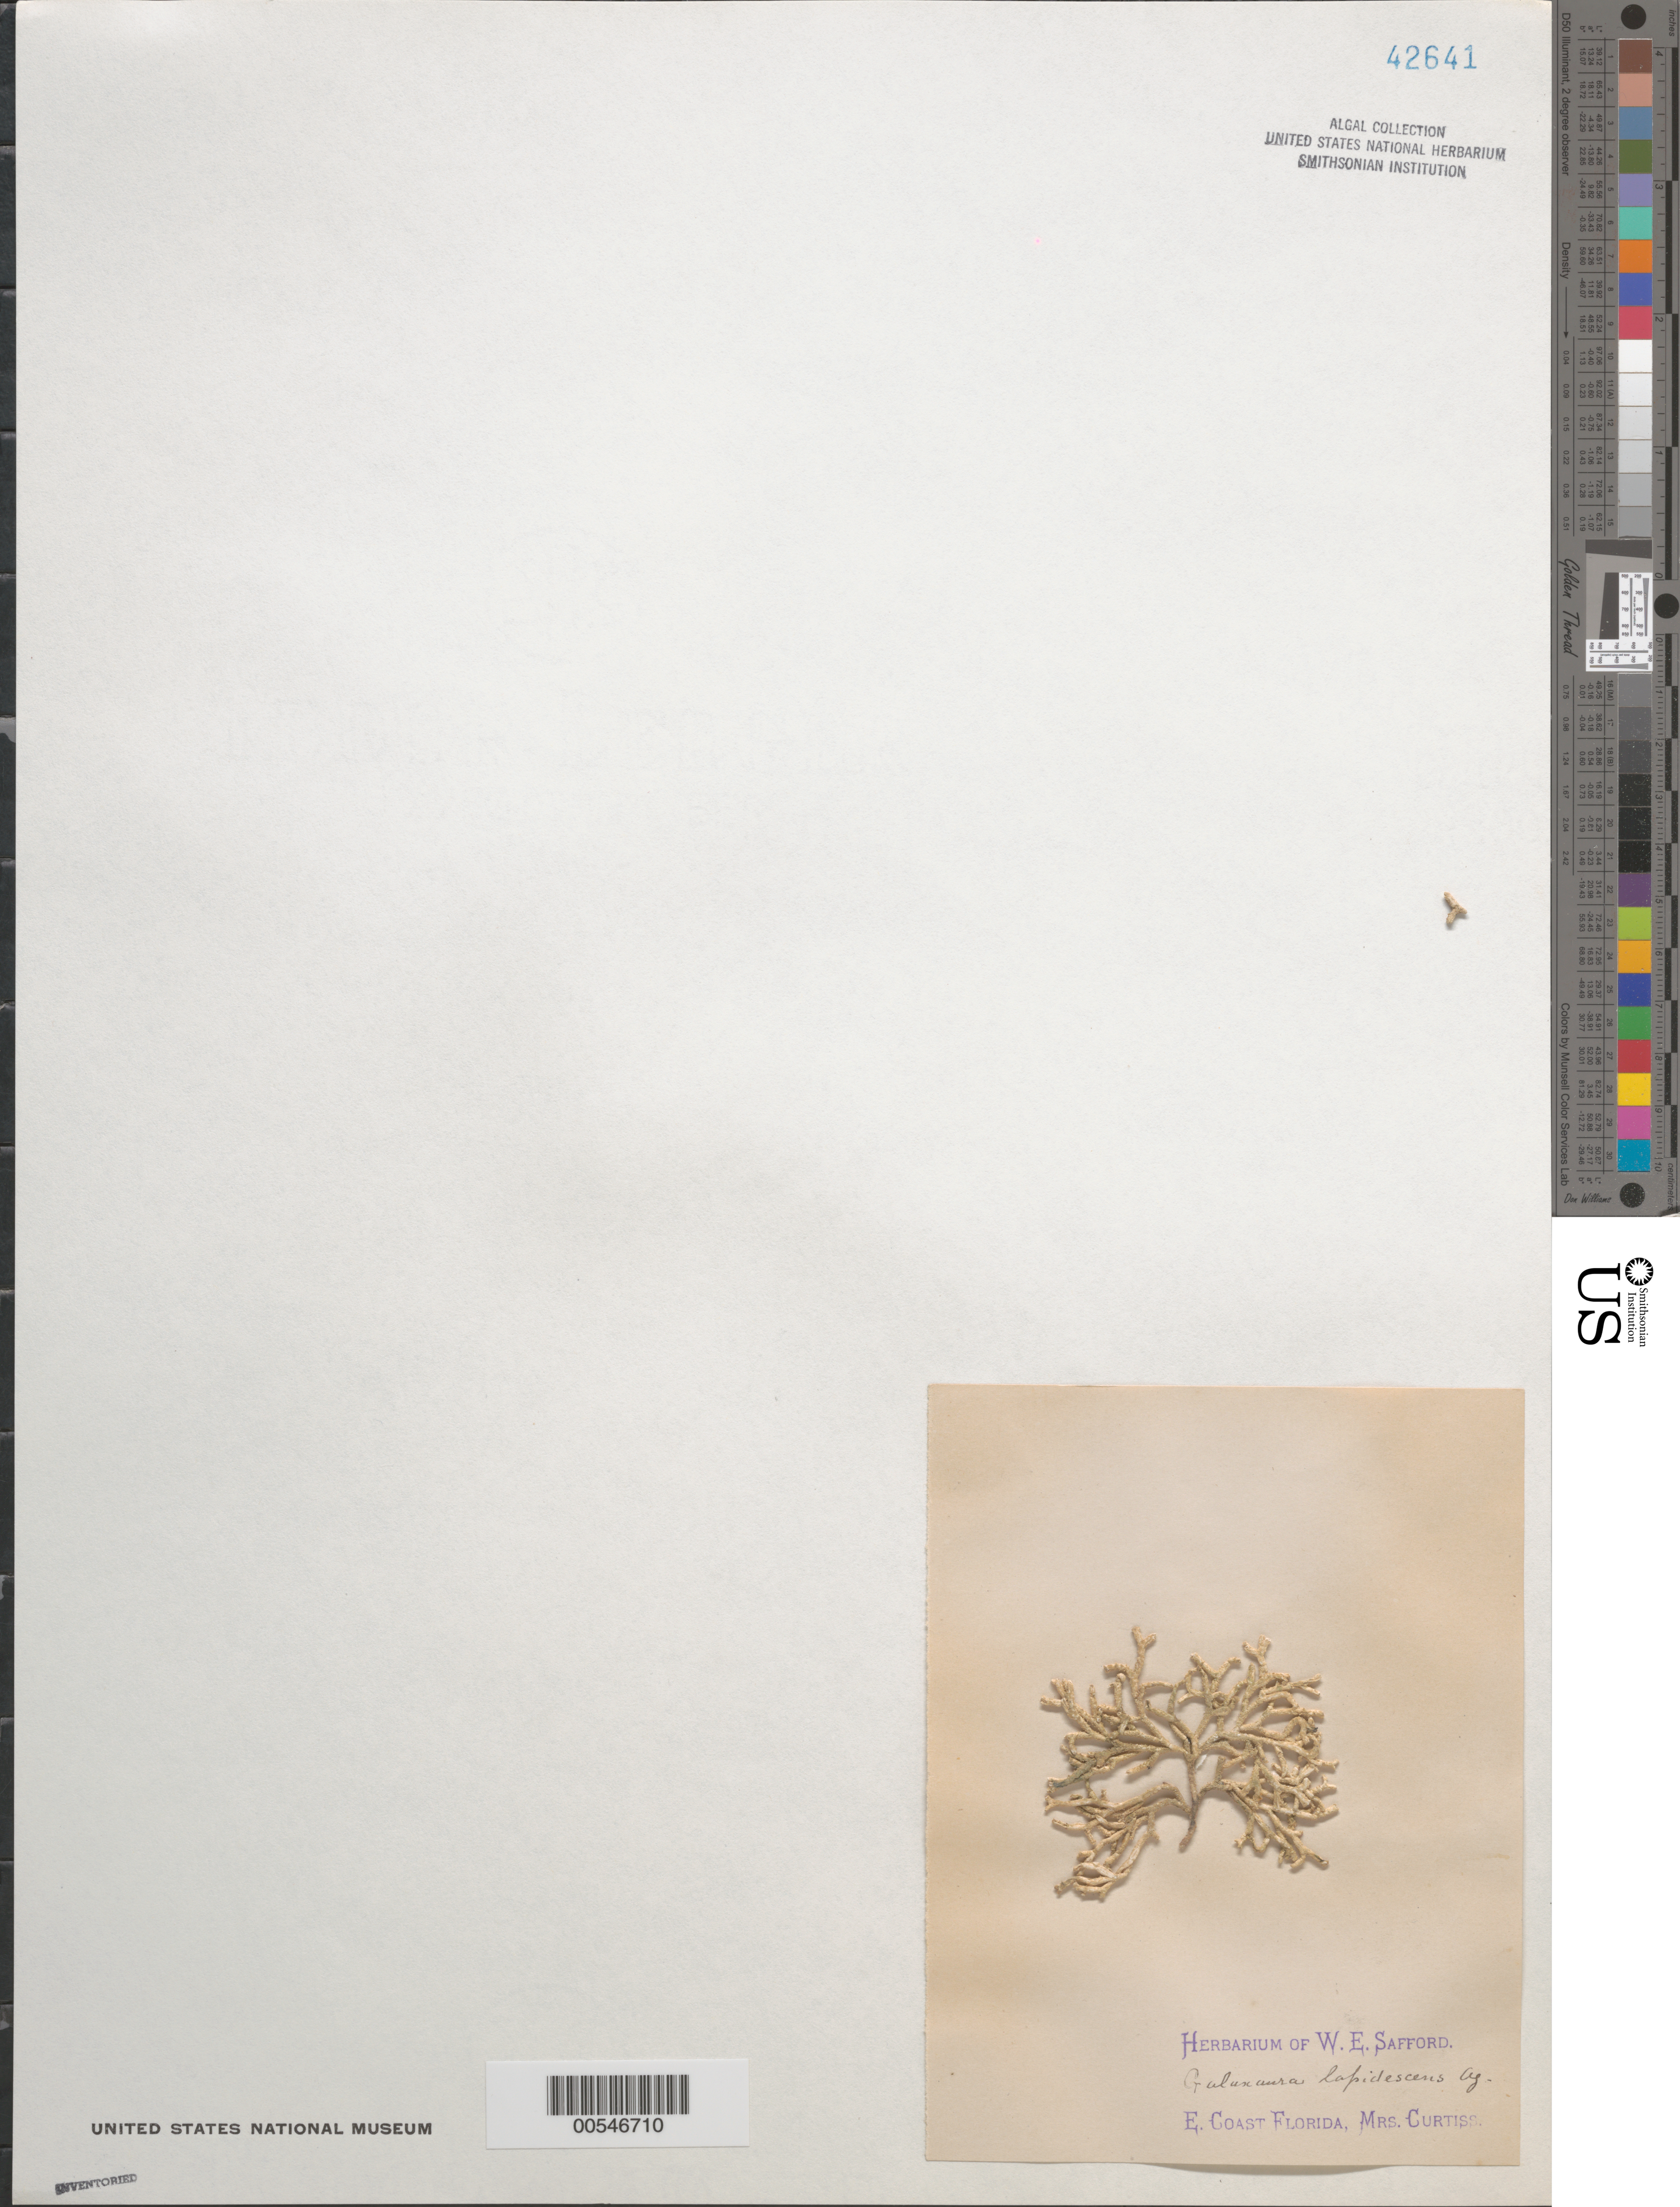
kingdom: Plantae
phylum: Rhodophyta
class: Florideophyceae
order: Nemaliales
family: Galaxauraceae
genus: Galaxaura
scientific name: Galaxaura rugosa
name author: (Ellis & Sol.) J.V.Lamouroux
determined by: Algae name updating Project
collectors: F. A. Curtiss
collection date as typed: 18--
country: United States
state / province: Florida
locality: East coast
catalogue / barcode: US 42641